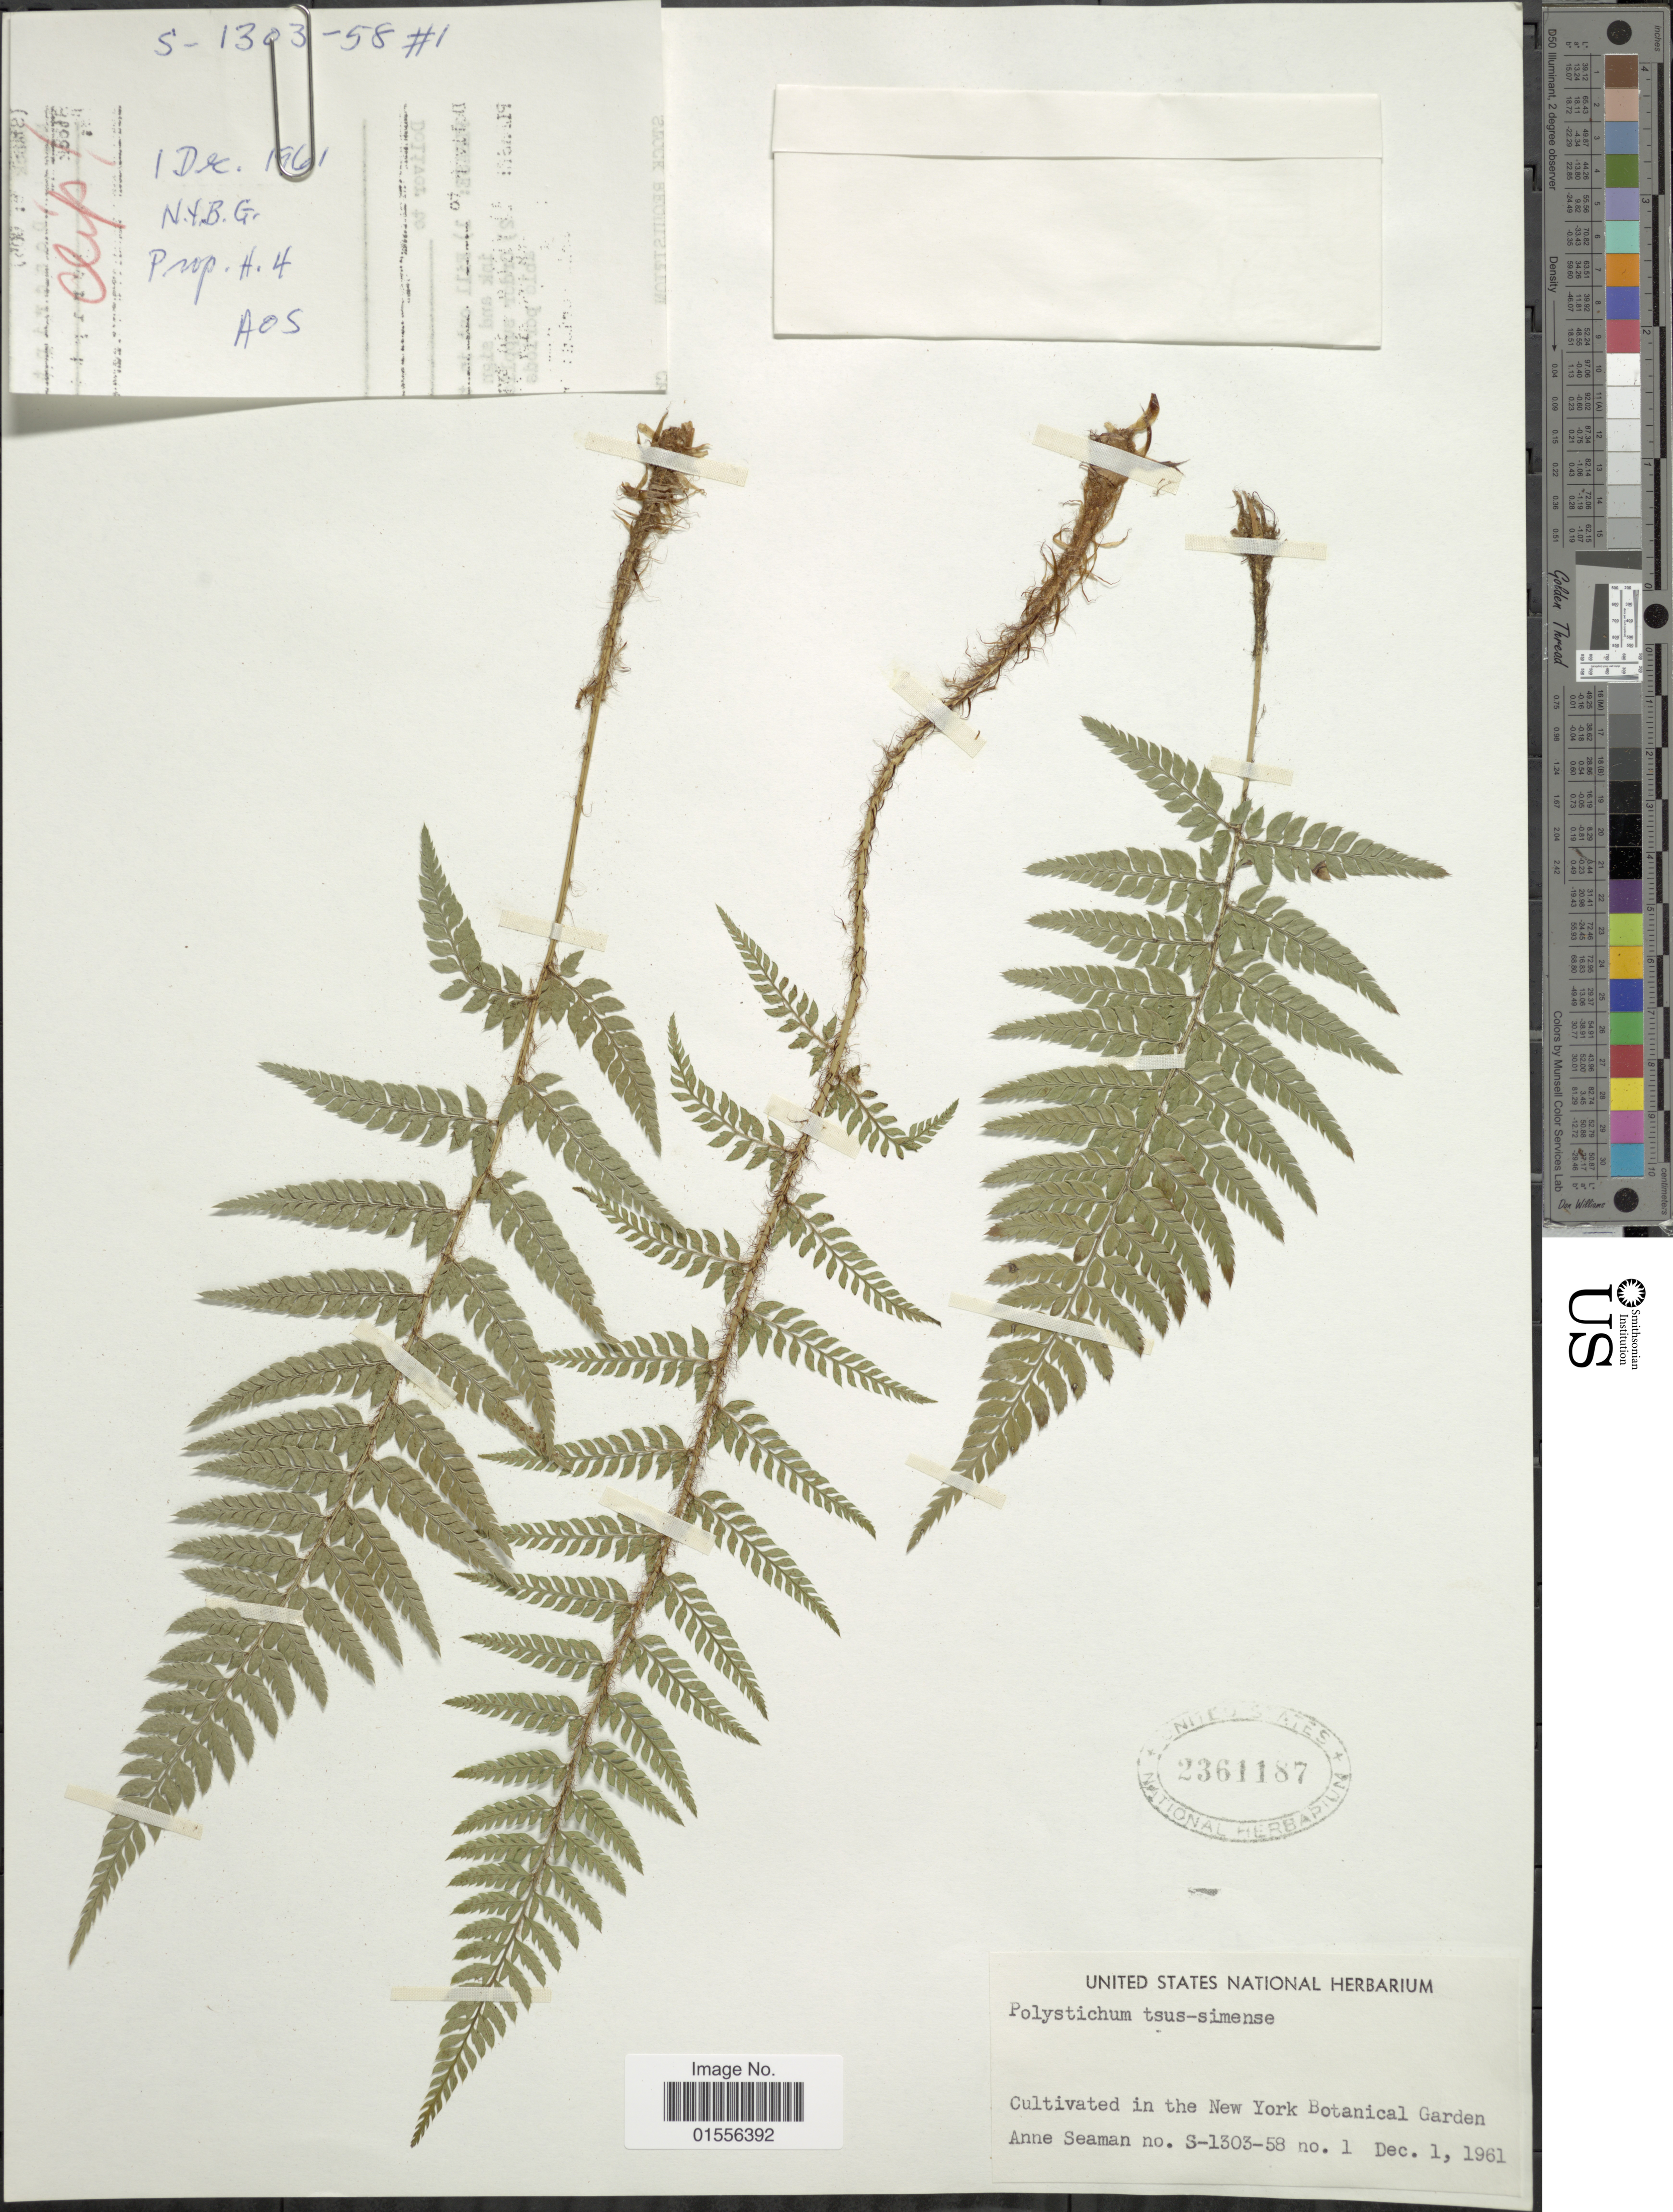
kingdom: Plantae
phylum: Tracheophyta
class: Polypodiopsida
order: Polypodiales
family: Dryopteridaceae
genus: Polystichum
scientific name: Polystichum tsus-simense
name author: (Hook.) J. Sm.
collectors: A. Seaman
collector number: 1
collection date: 1961-12-01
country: United States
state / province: New York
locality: Cultivated in the New York Botanical Garden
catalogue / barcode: US 2361187